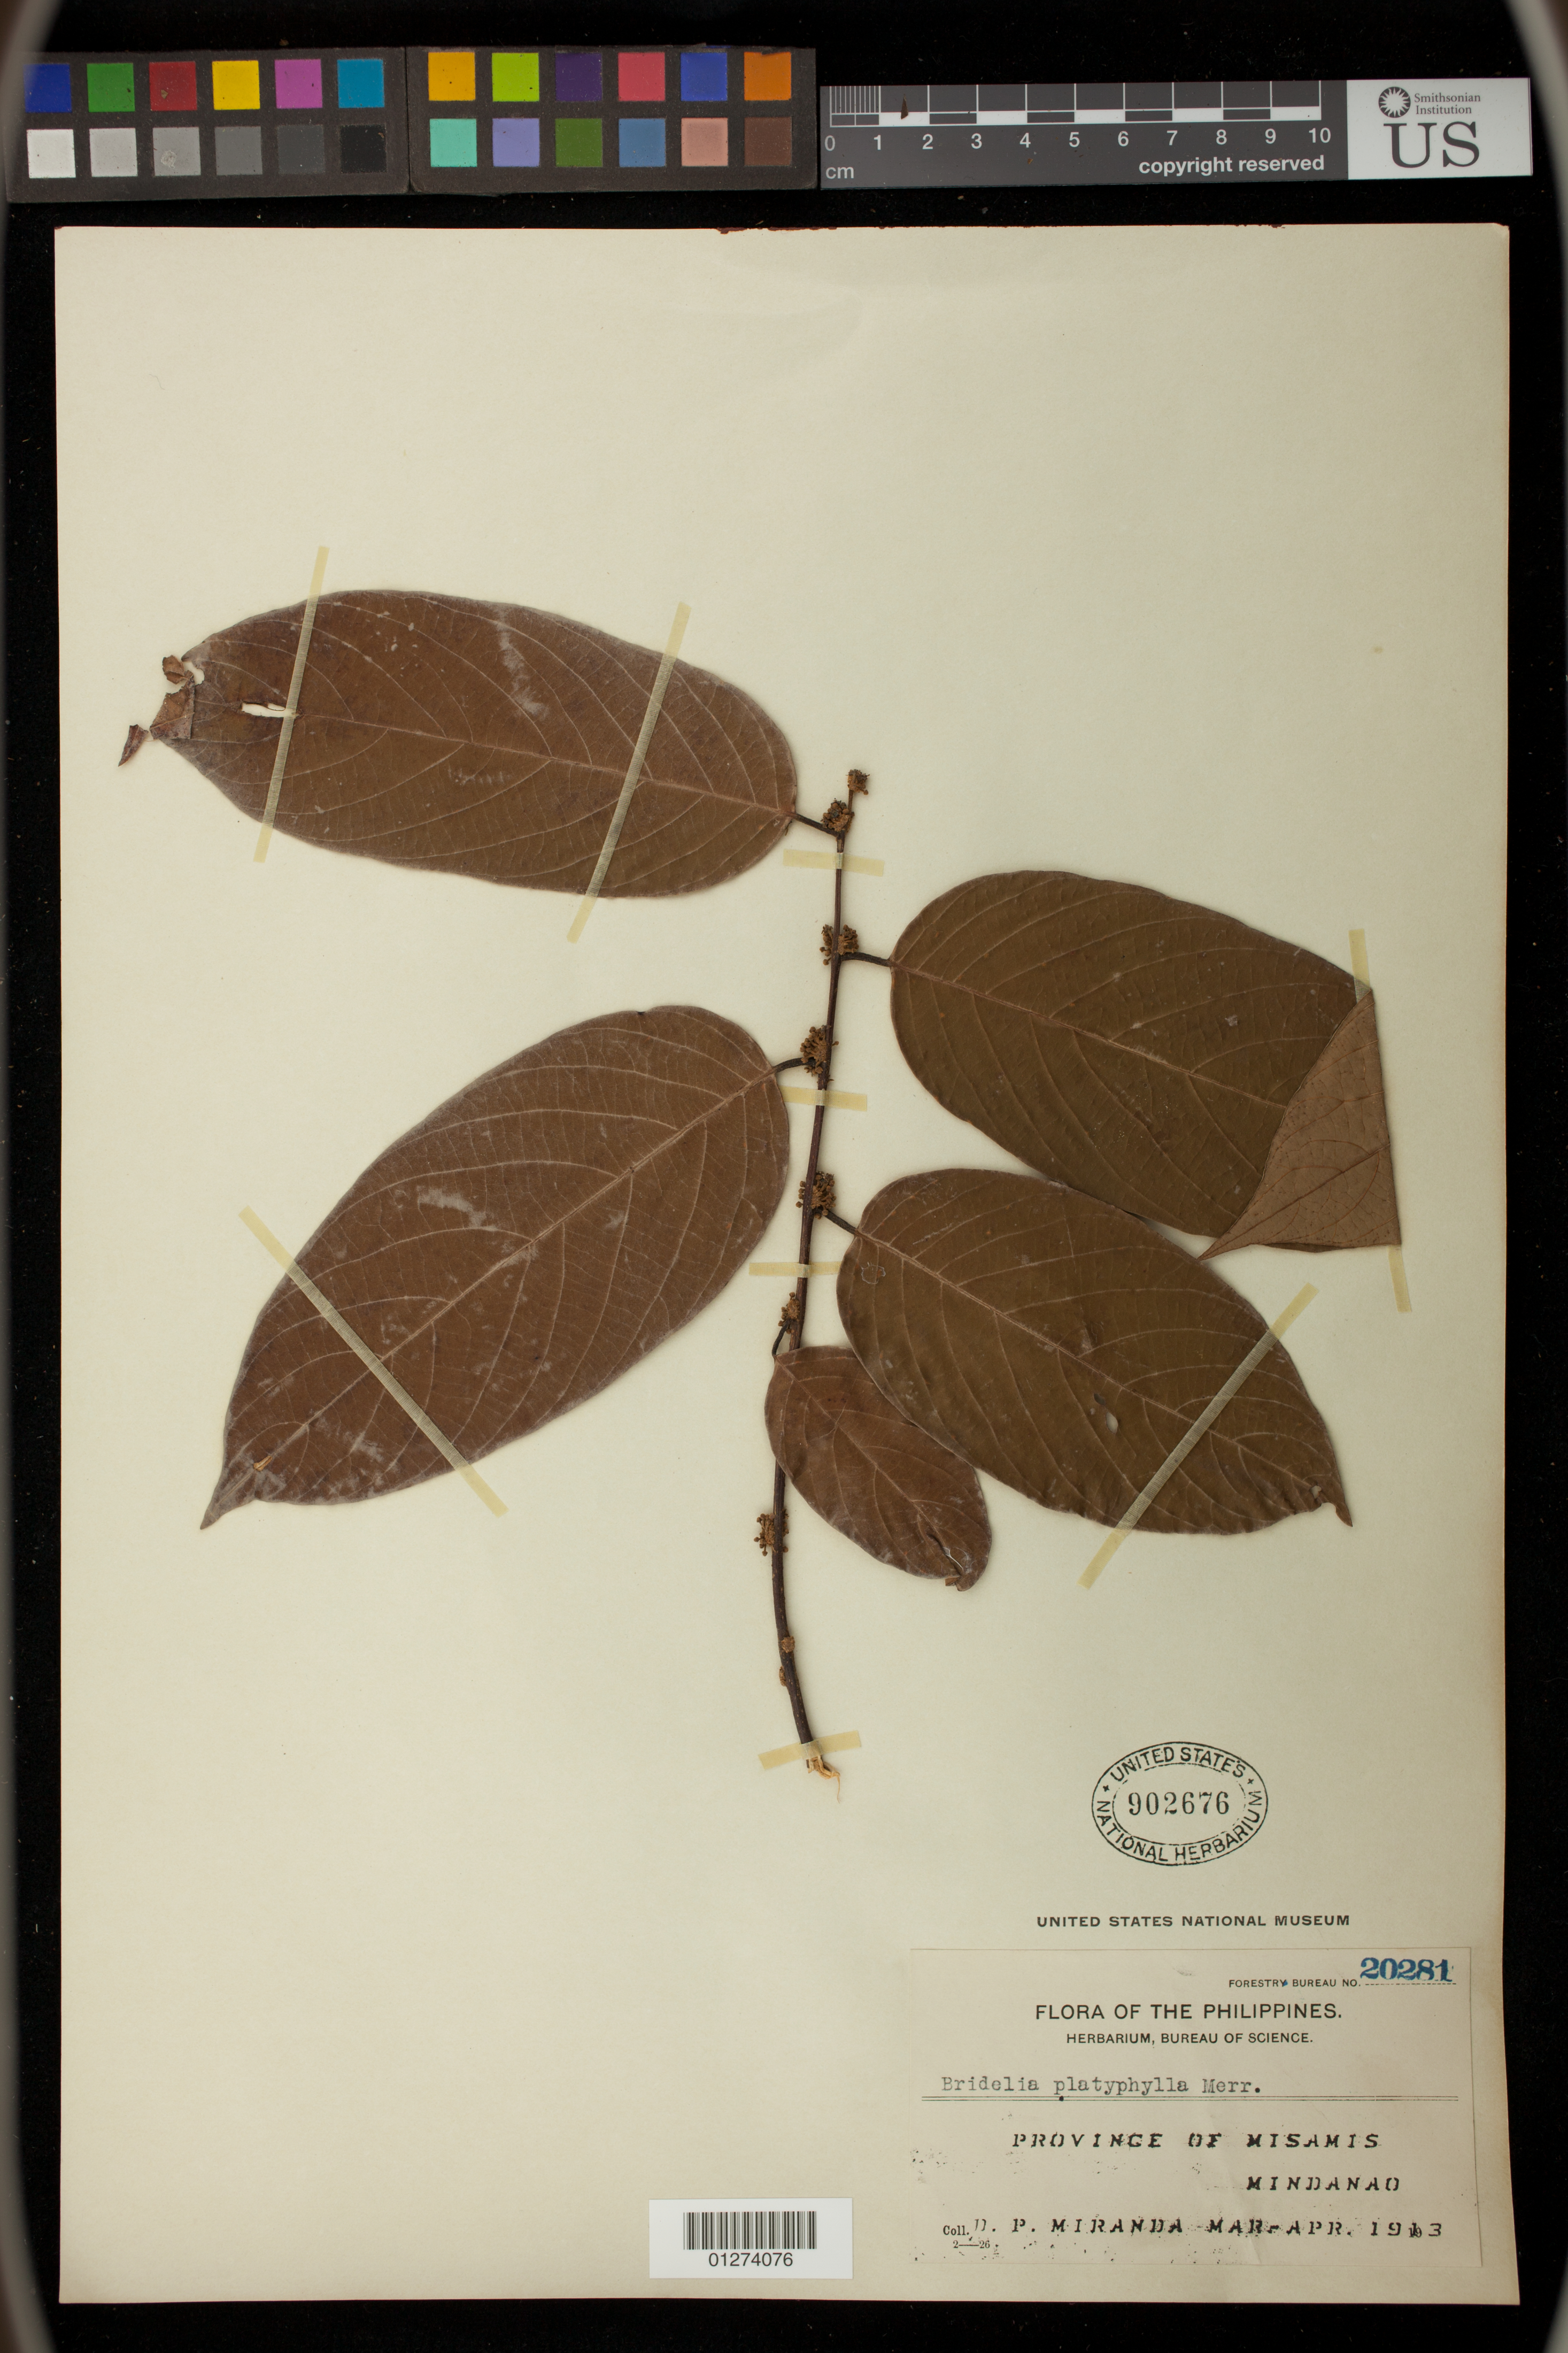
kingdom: Plantae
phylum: Tracheophyta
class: Magnoliopsida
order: Malpighiales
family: Phyllanthaceae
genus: Bridelia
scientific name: Bridelia insulana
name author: Hance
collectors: D. P. Miranda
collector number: For. Bur. 20281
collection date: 1913-03/1913-04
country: Philippines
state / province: Northern Mindanao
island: Mindanao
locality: Province of Misamis, Mindanao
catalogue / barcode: US 902676